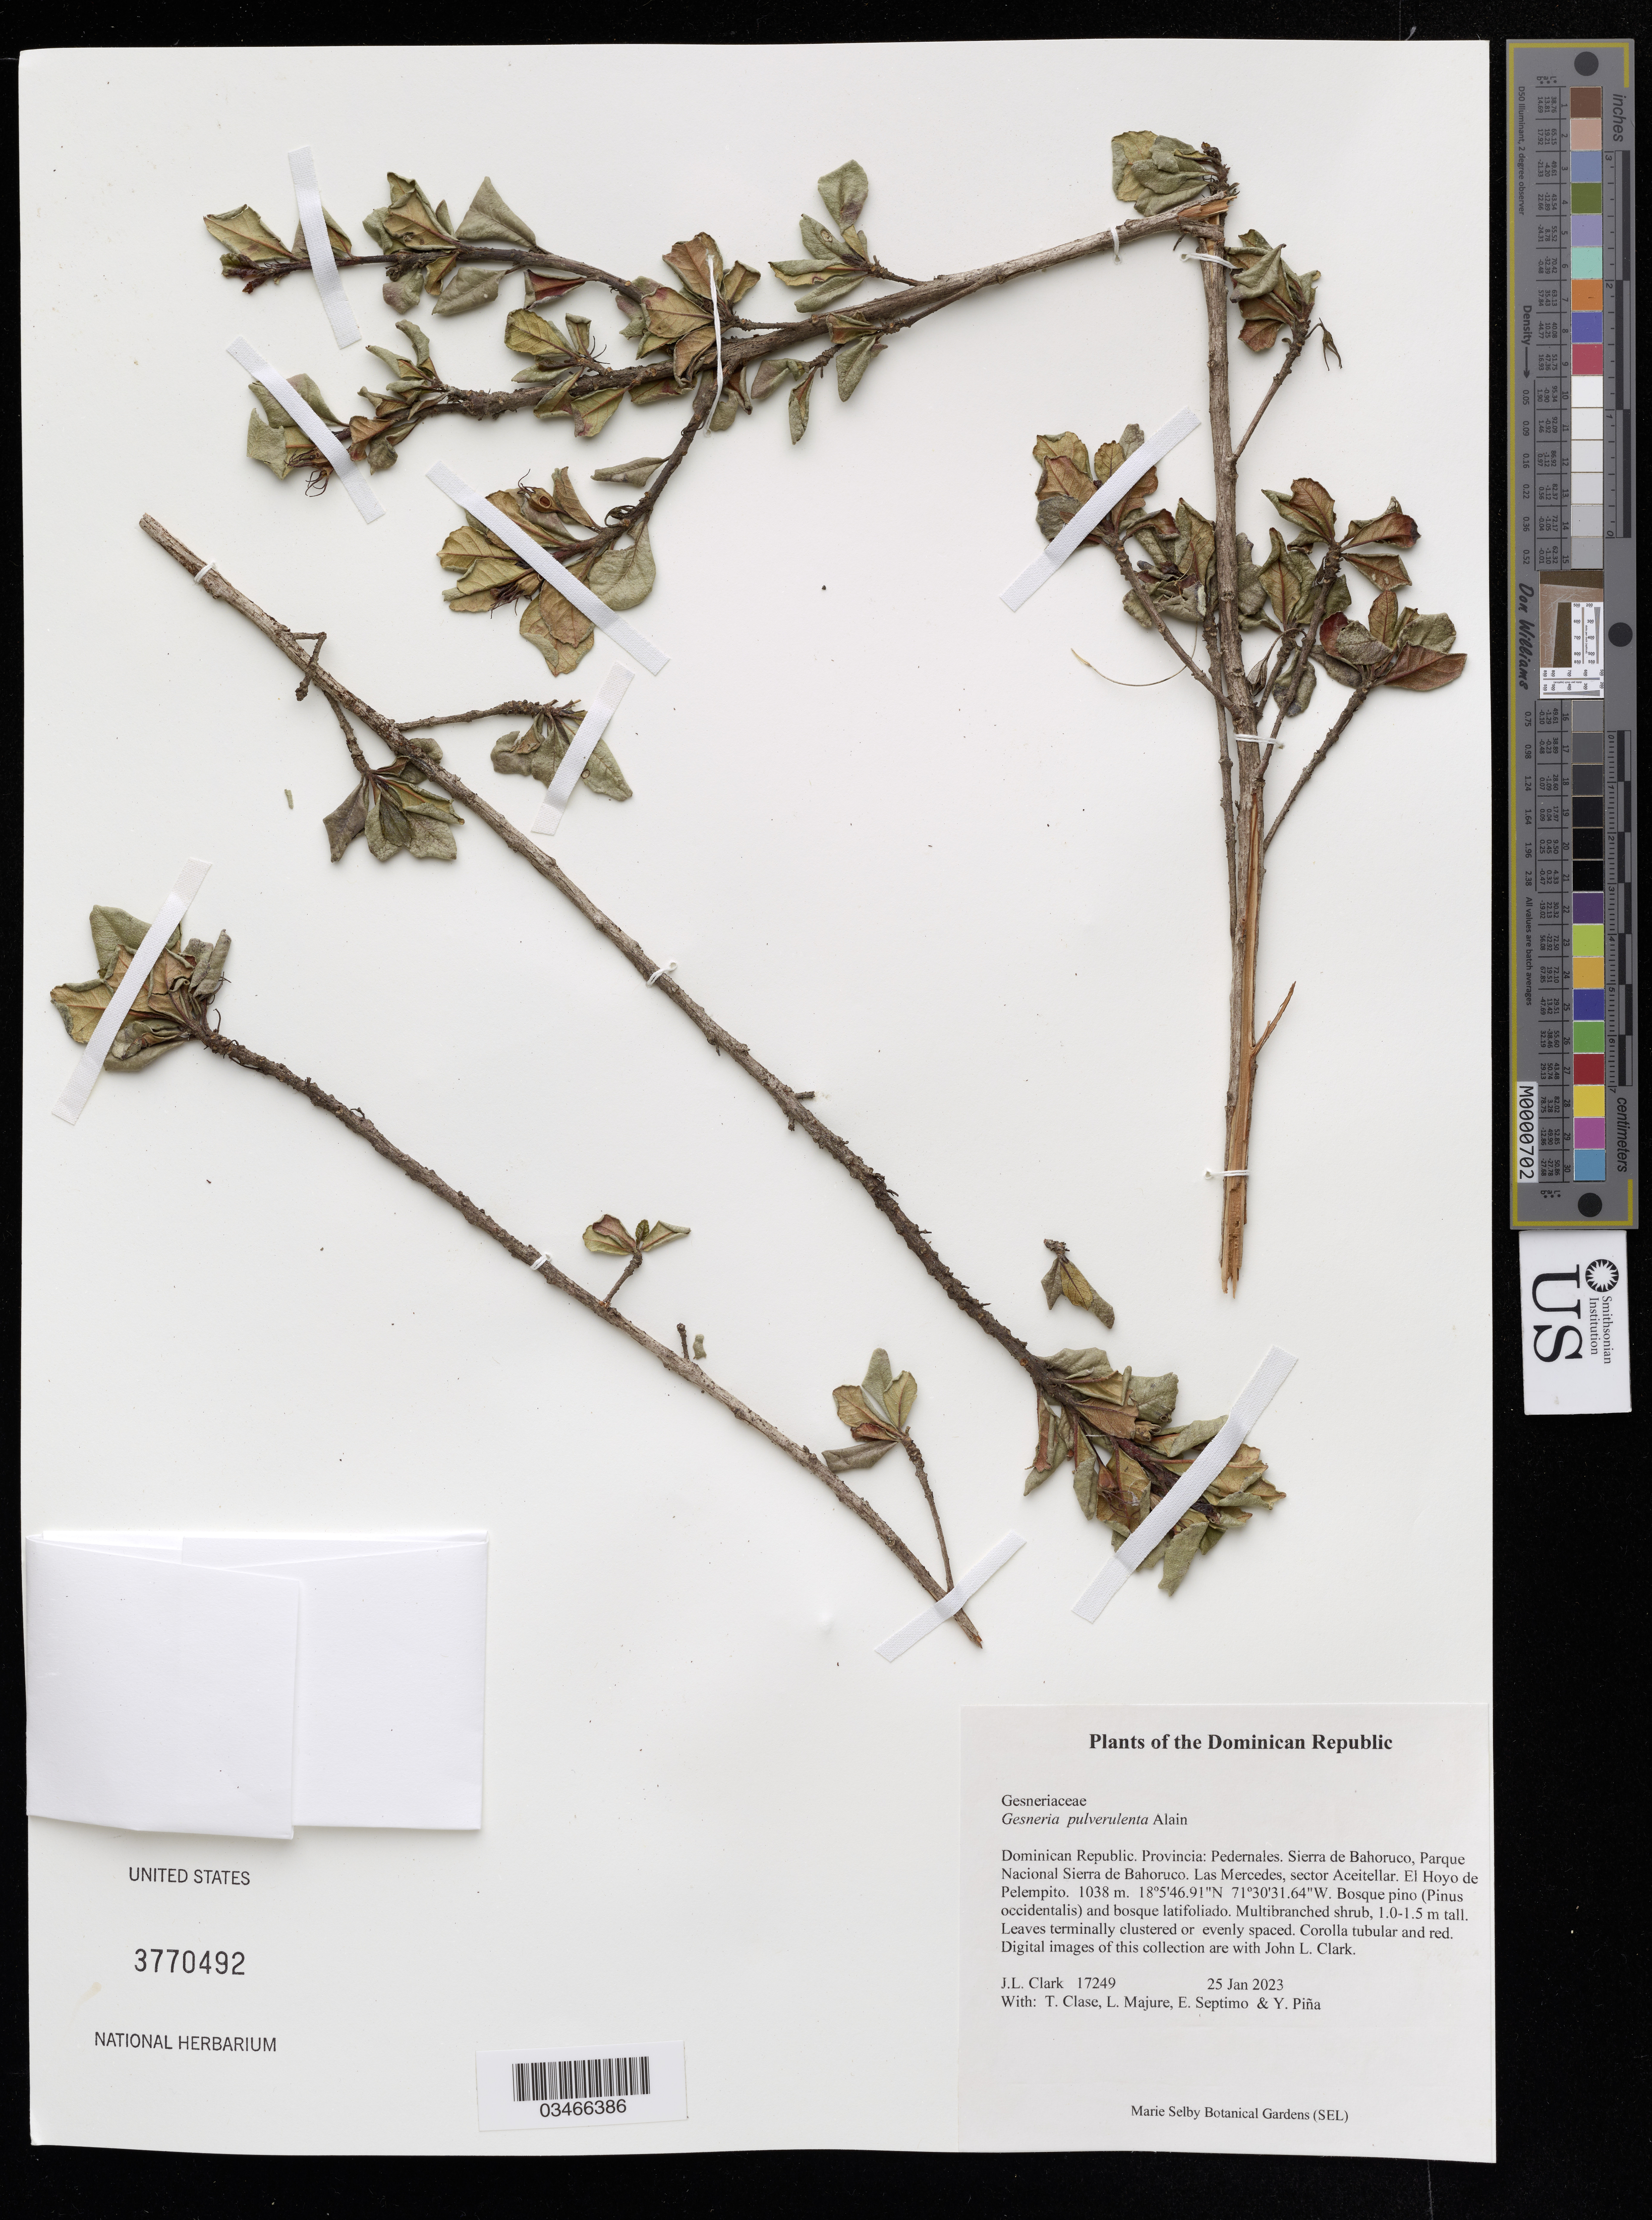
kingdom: Plantae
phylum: Tracheophyta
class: Magnoliopsida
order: Lamiales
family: Gesneriaceae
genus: Gesneria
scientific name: Gesneria pulverulenta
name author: Alain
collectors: J. Clark, T. Clase & L. Majure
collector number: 17249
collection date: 2023-01-25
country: Dominican Republic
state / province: Pedernales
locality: Sierra de Bahoruco, Parque Nacional Sierra de Bahoruco. Las Mercedes, sector Aceitellar. El Hoyo de Pelempito.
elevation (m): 1038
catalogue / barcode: US 3770492